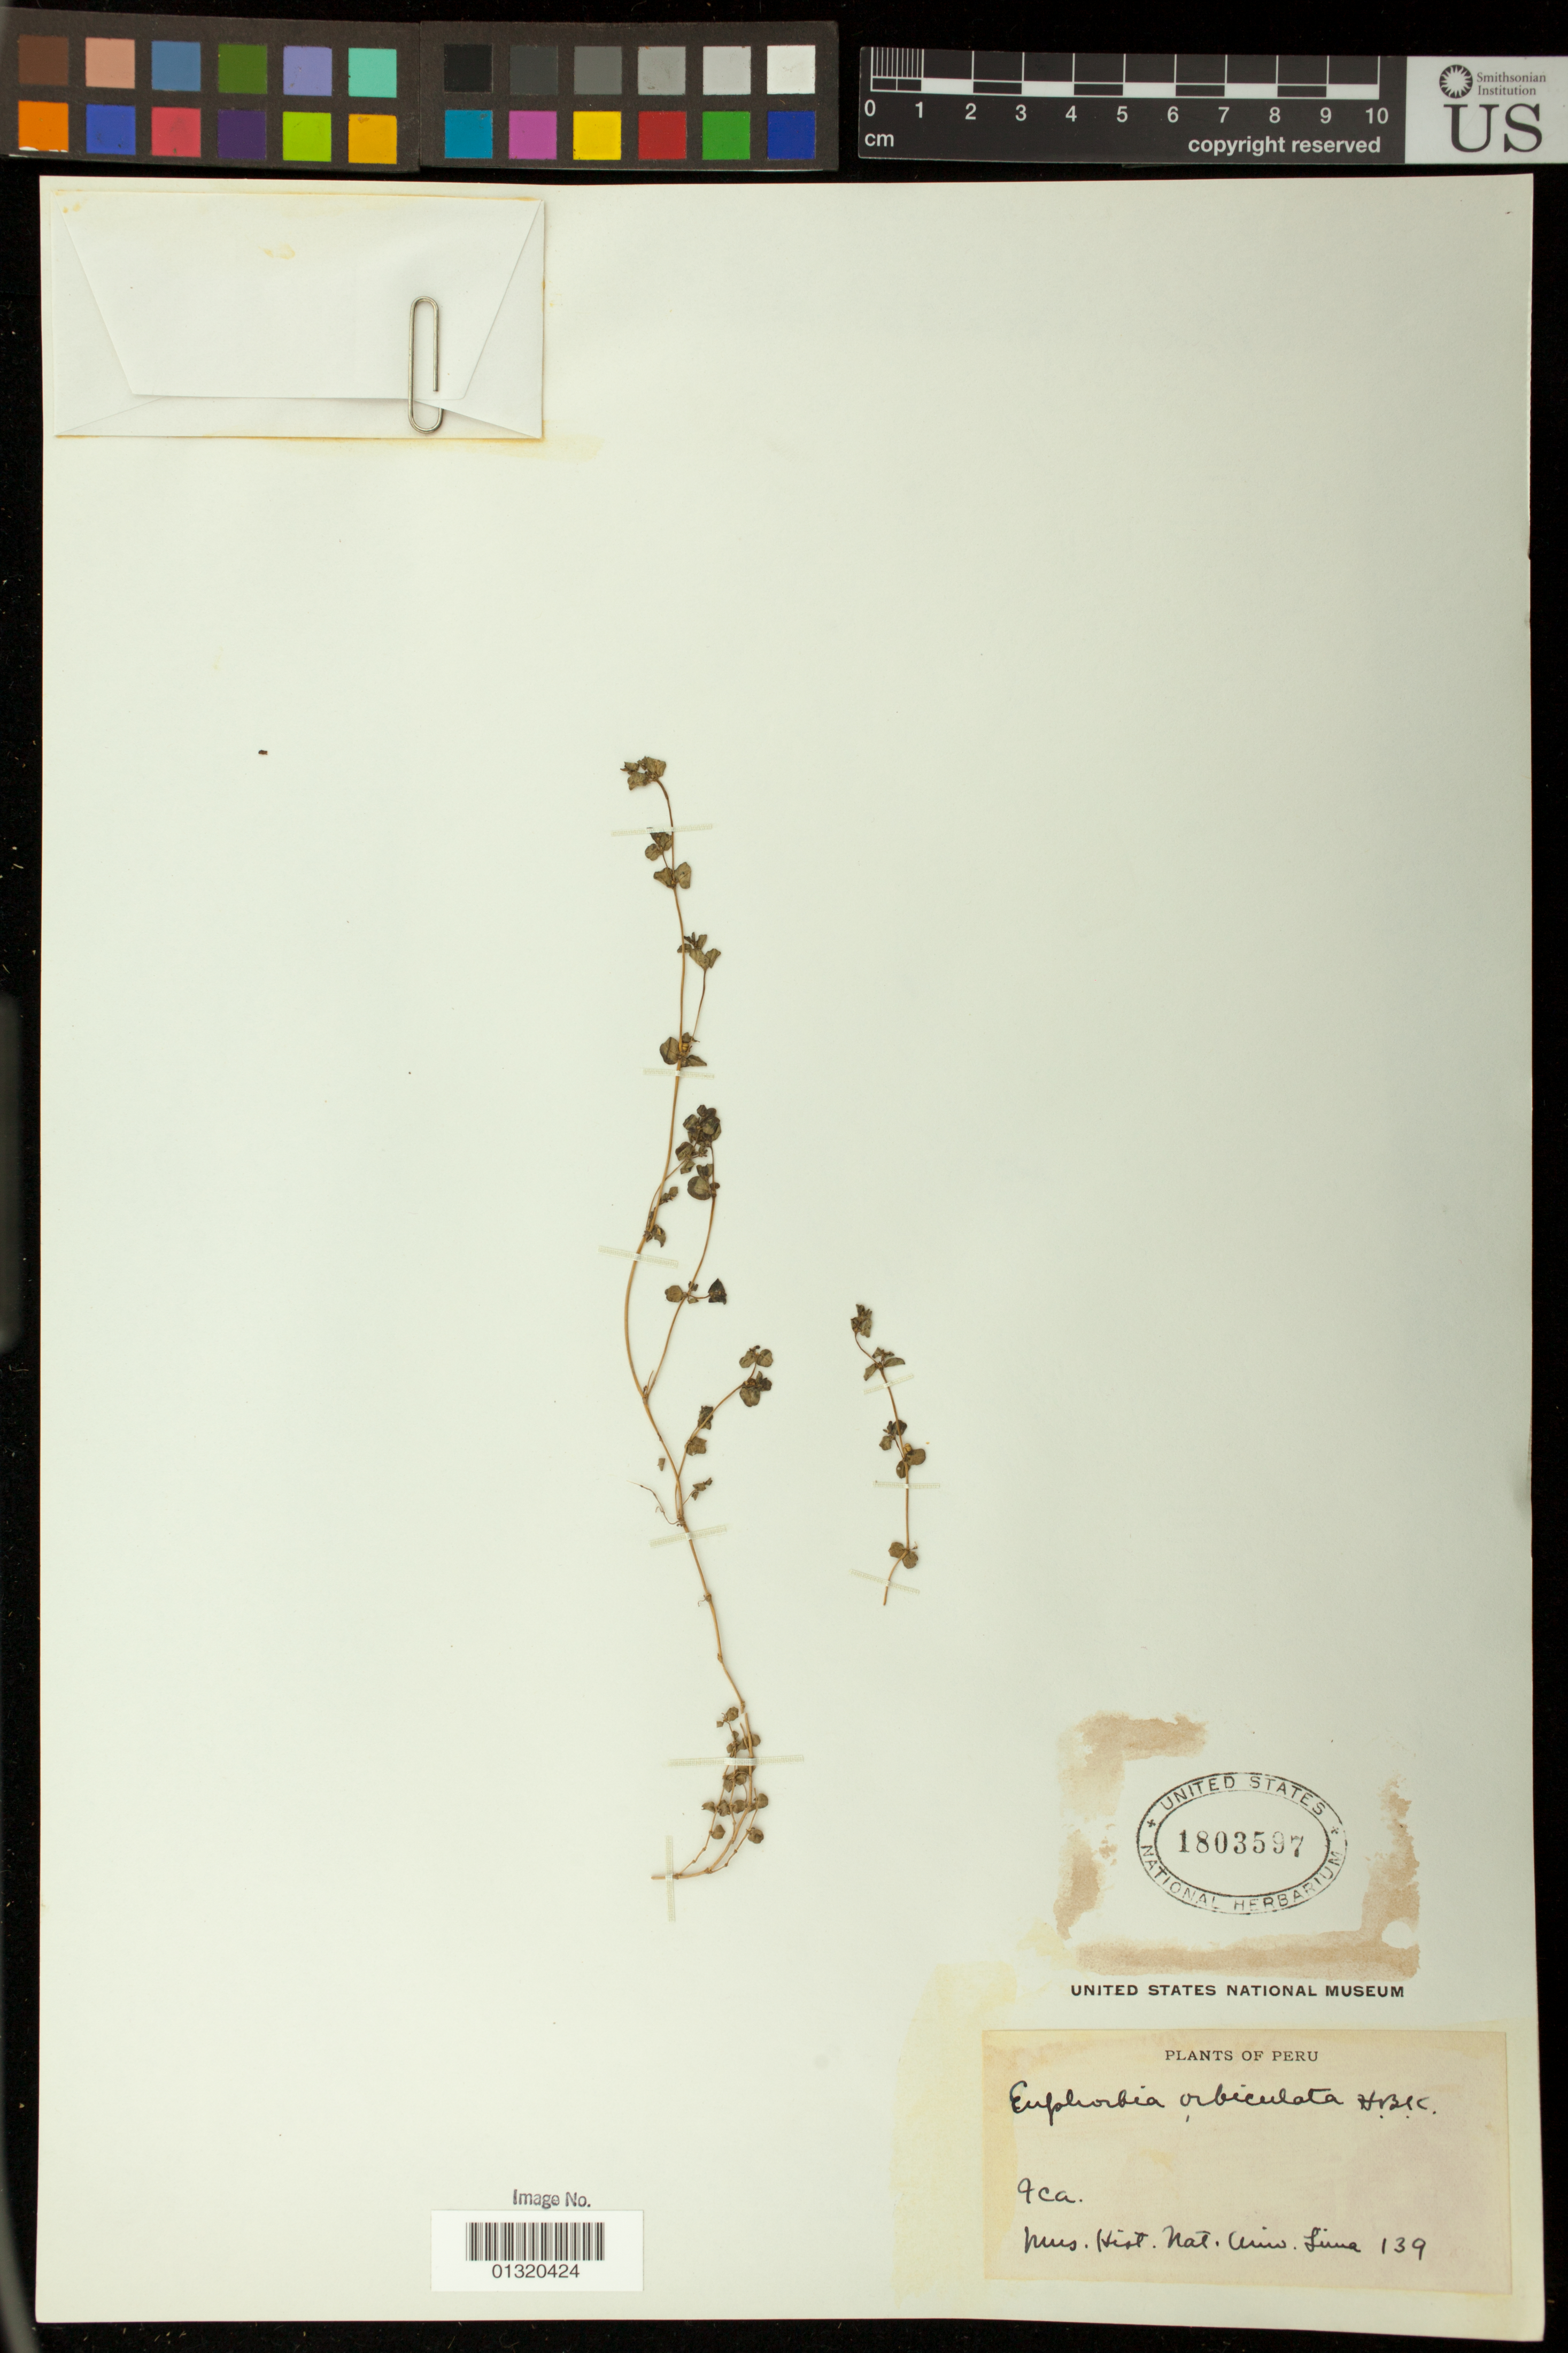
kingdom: Plantae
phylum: Tracheophyta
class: Magnoliopsida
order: Malpighiales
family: Euphorbiaceae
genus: Euphorbia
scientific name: Euphorbia orbiculata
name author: Kunth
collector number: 139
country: Peru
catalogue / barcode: US 1803597